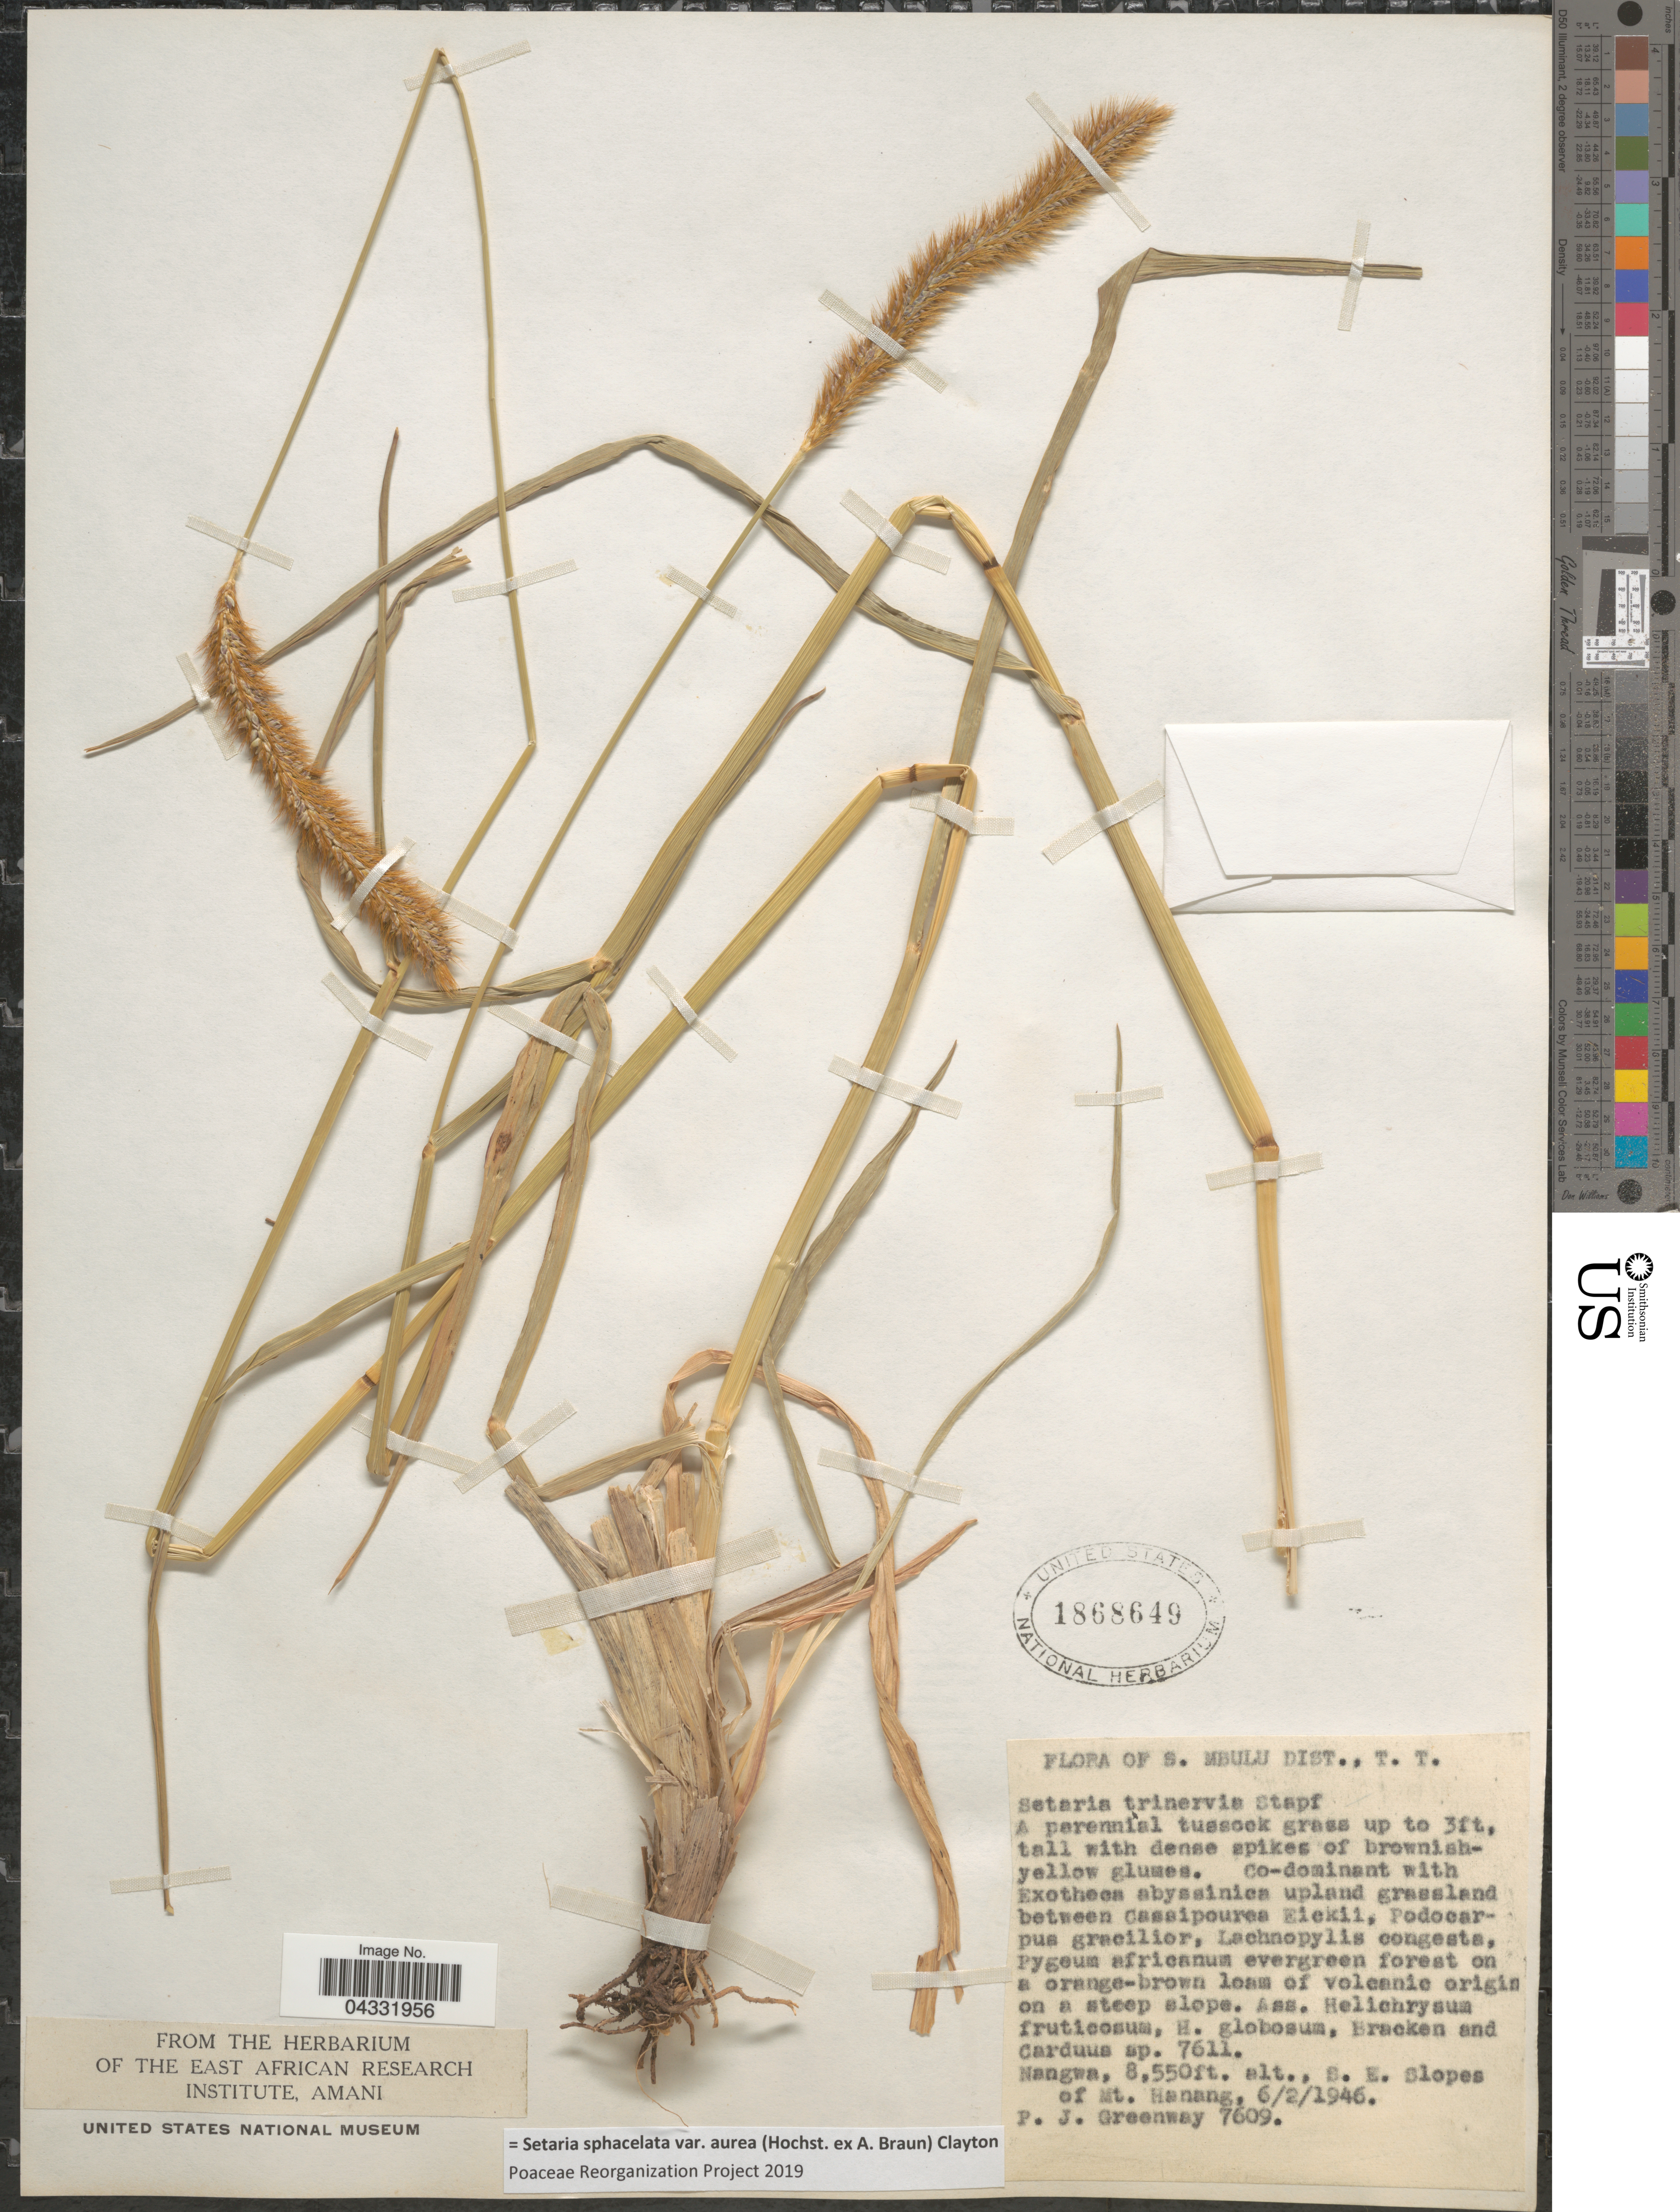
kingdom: Plantae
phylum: Tracheophyta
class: Liliopsida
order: Poales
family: Poaceae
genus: Setaria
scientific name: Setaria sphacelata var. aurea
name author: (Hochst. ex A. Braun) Clayton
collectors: P. J. Greenway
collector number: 7609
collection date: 1946-02-06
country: Tanzania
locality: S. Mbulu Dist., T.T. S.E. Nangwa, slopes of Mt. Hanang.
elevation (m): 2606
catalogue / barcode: US 1868649